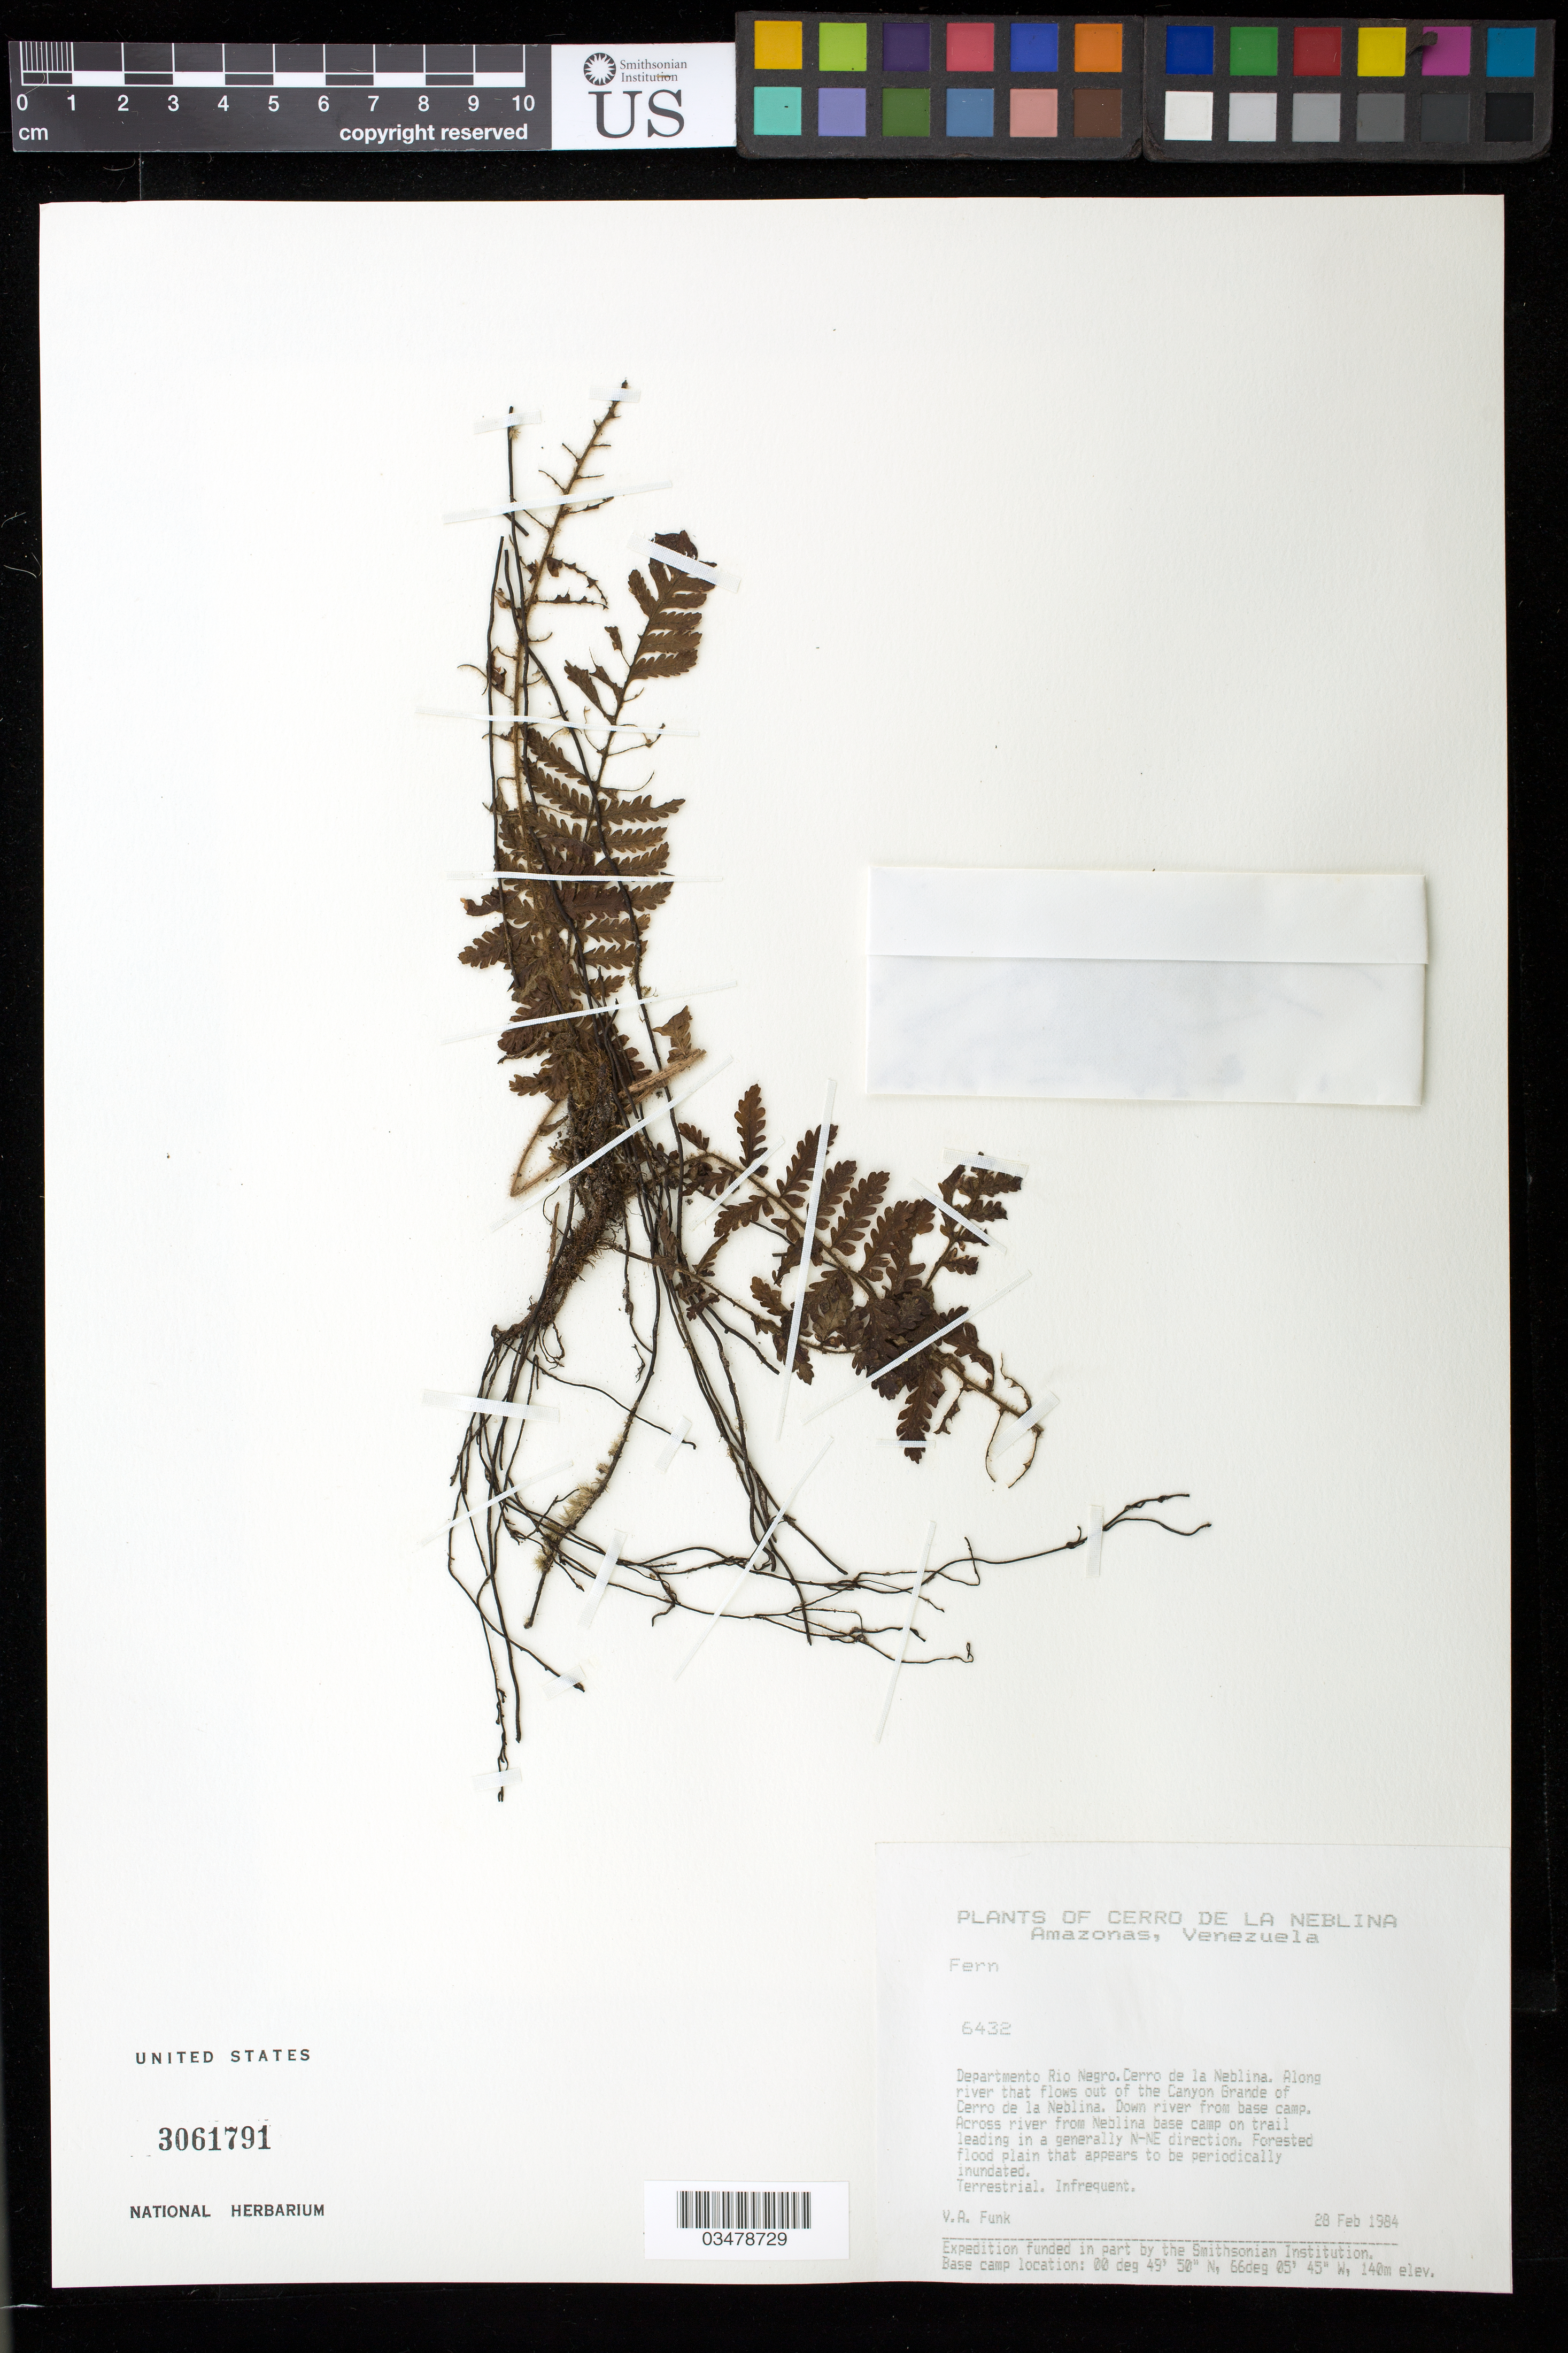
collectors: V. Funk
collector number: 6432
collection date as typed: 28-Feb-84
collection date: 1984-02-28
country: Venezuela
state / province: Amazonas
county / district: Río Negro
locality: Cerro de la Neblina, Canyon Grande, Along river that flows out of the Canyon Grande; down river from base camp. Across river from Neblina base camp on trail leading in a generally N-NE direction.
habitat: Forested flood plain that appears to be periodically inundated.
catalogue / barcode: US 3061791